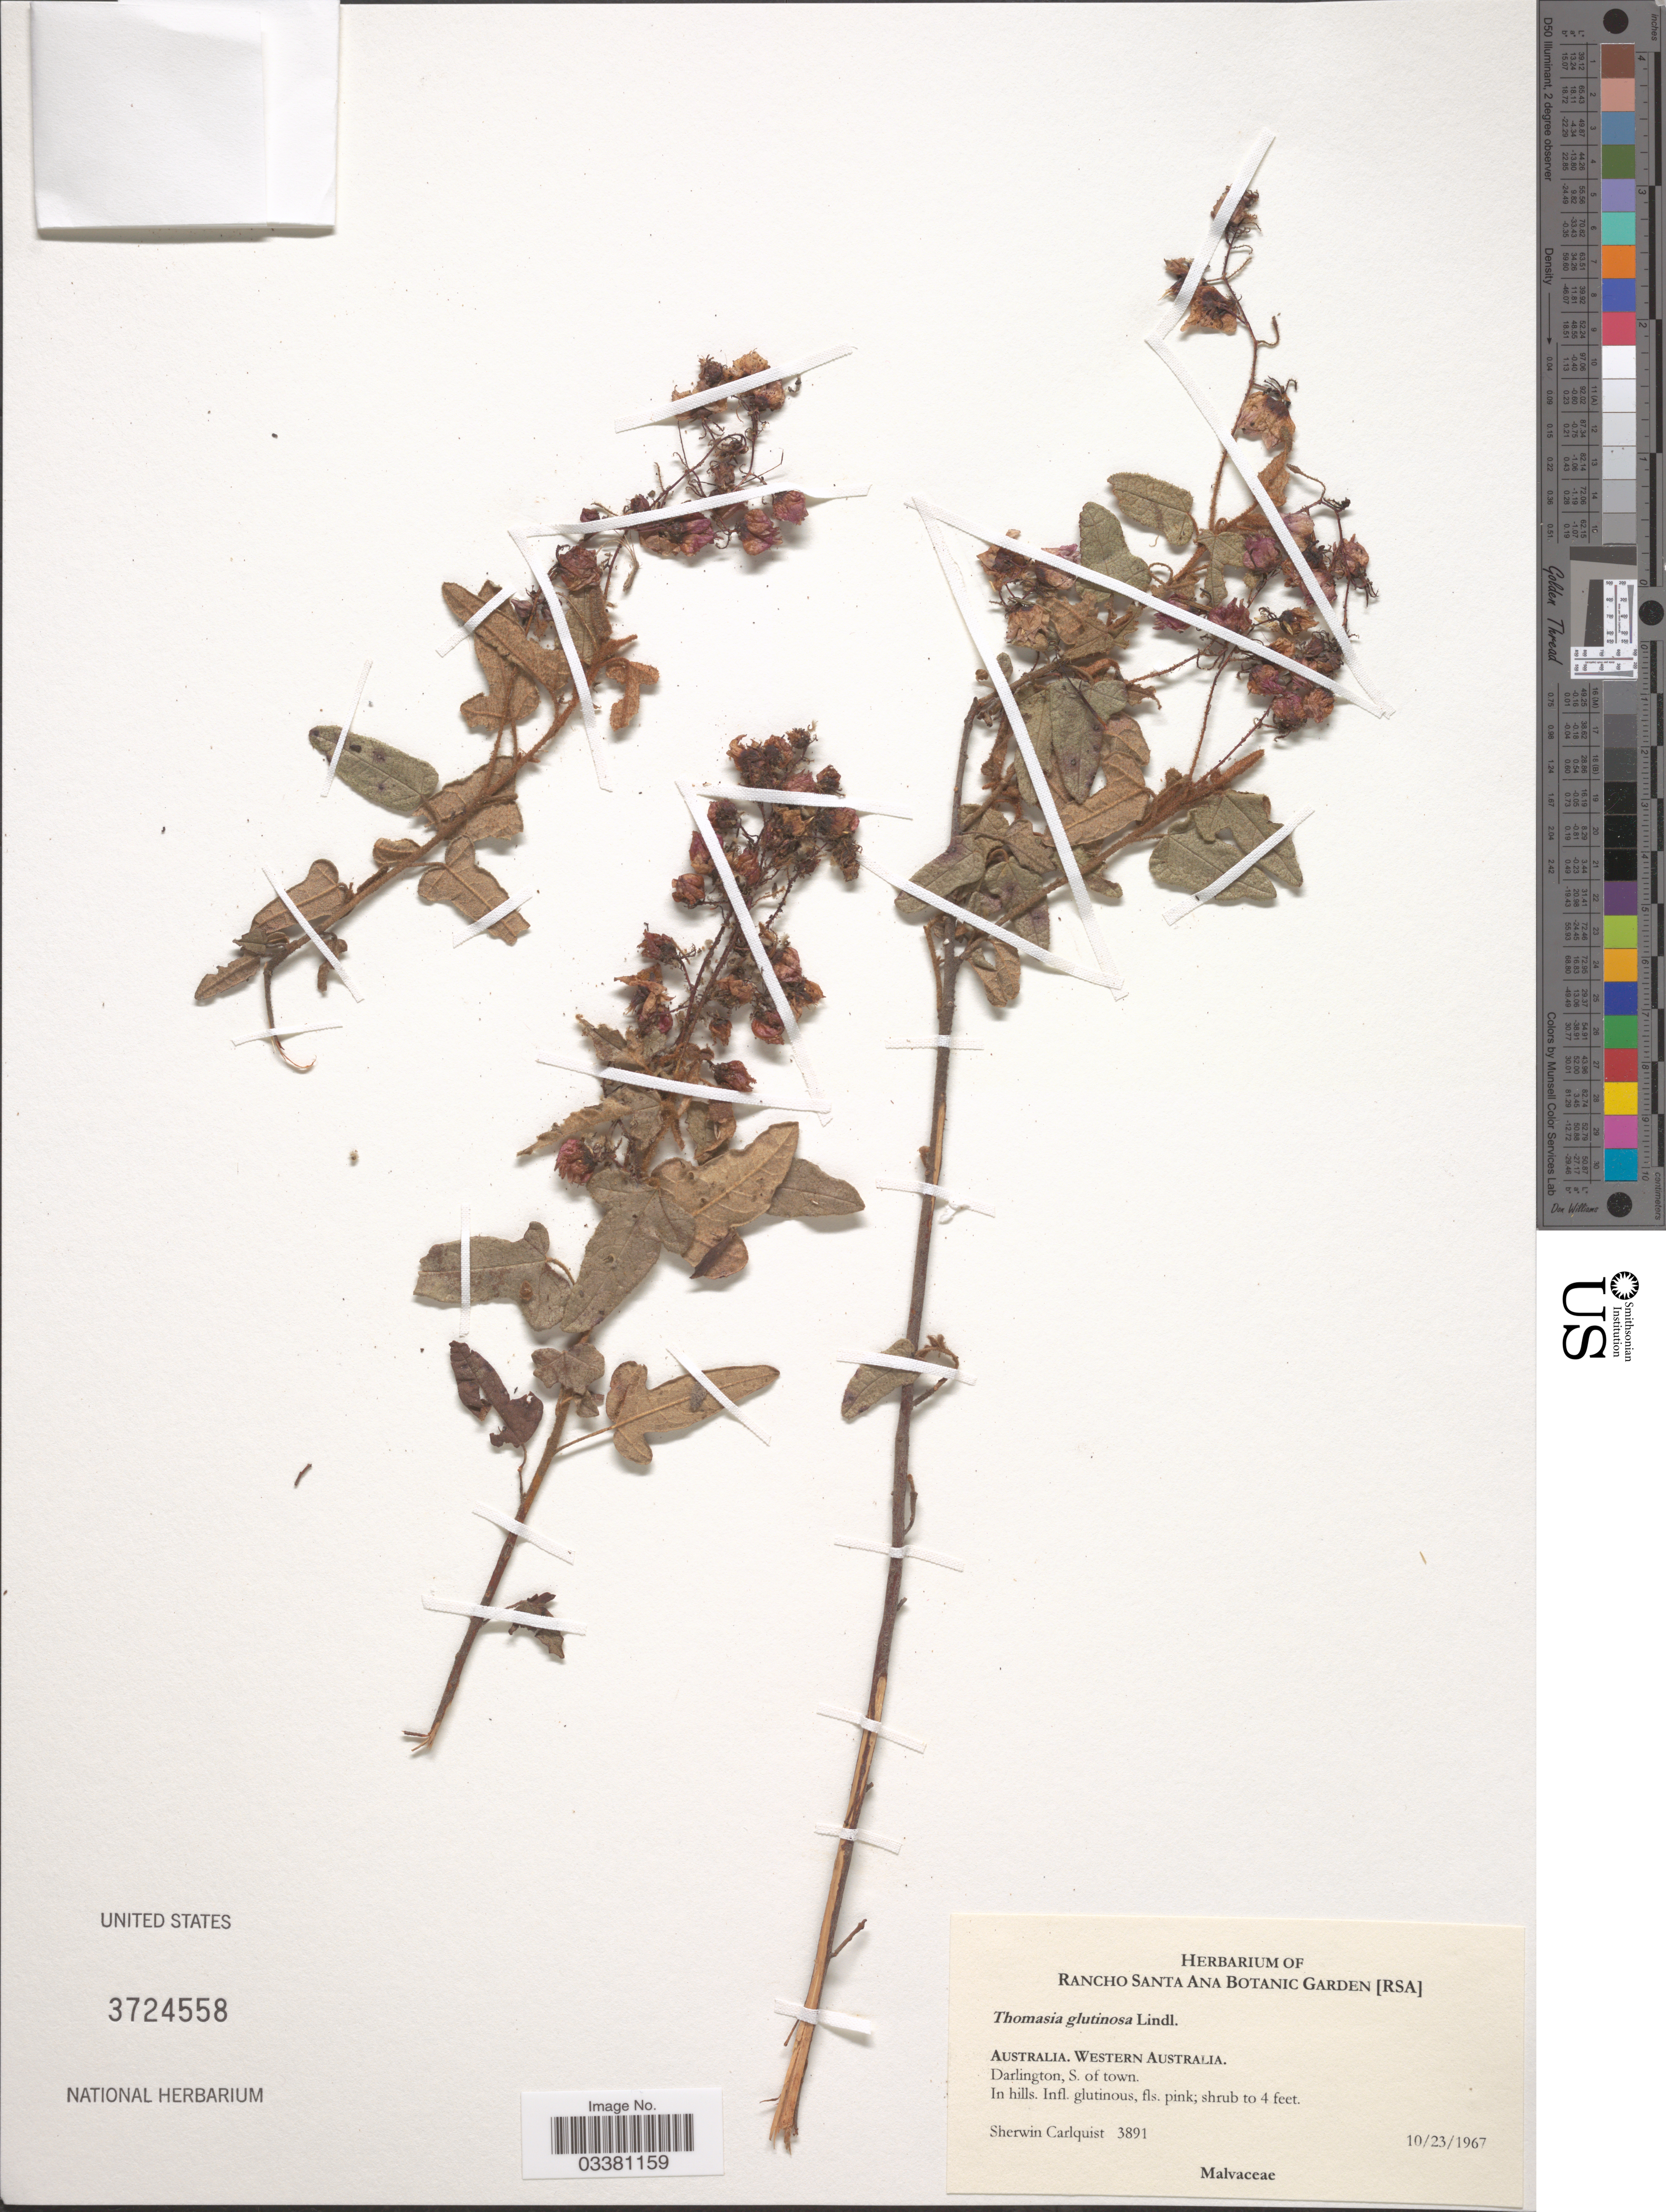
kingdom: Plantae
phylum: Tracheophyta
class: Magnoliopsida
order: Malvales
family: Malvaceae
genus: Thomasia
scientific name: Thomasia glutinosa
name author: Lindl.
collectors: S. Carlquist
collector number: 3891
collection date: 1967-10-23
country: Australia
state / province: Western Australia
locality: Darlington, S. of town.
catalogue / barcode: US 3724558